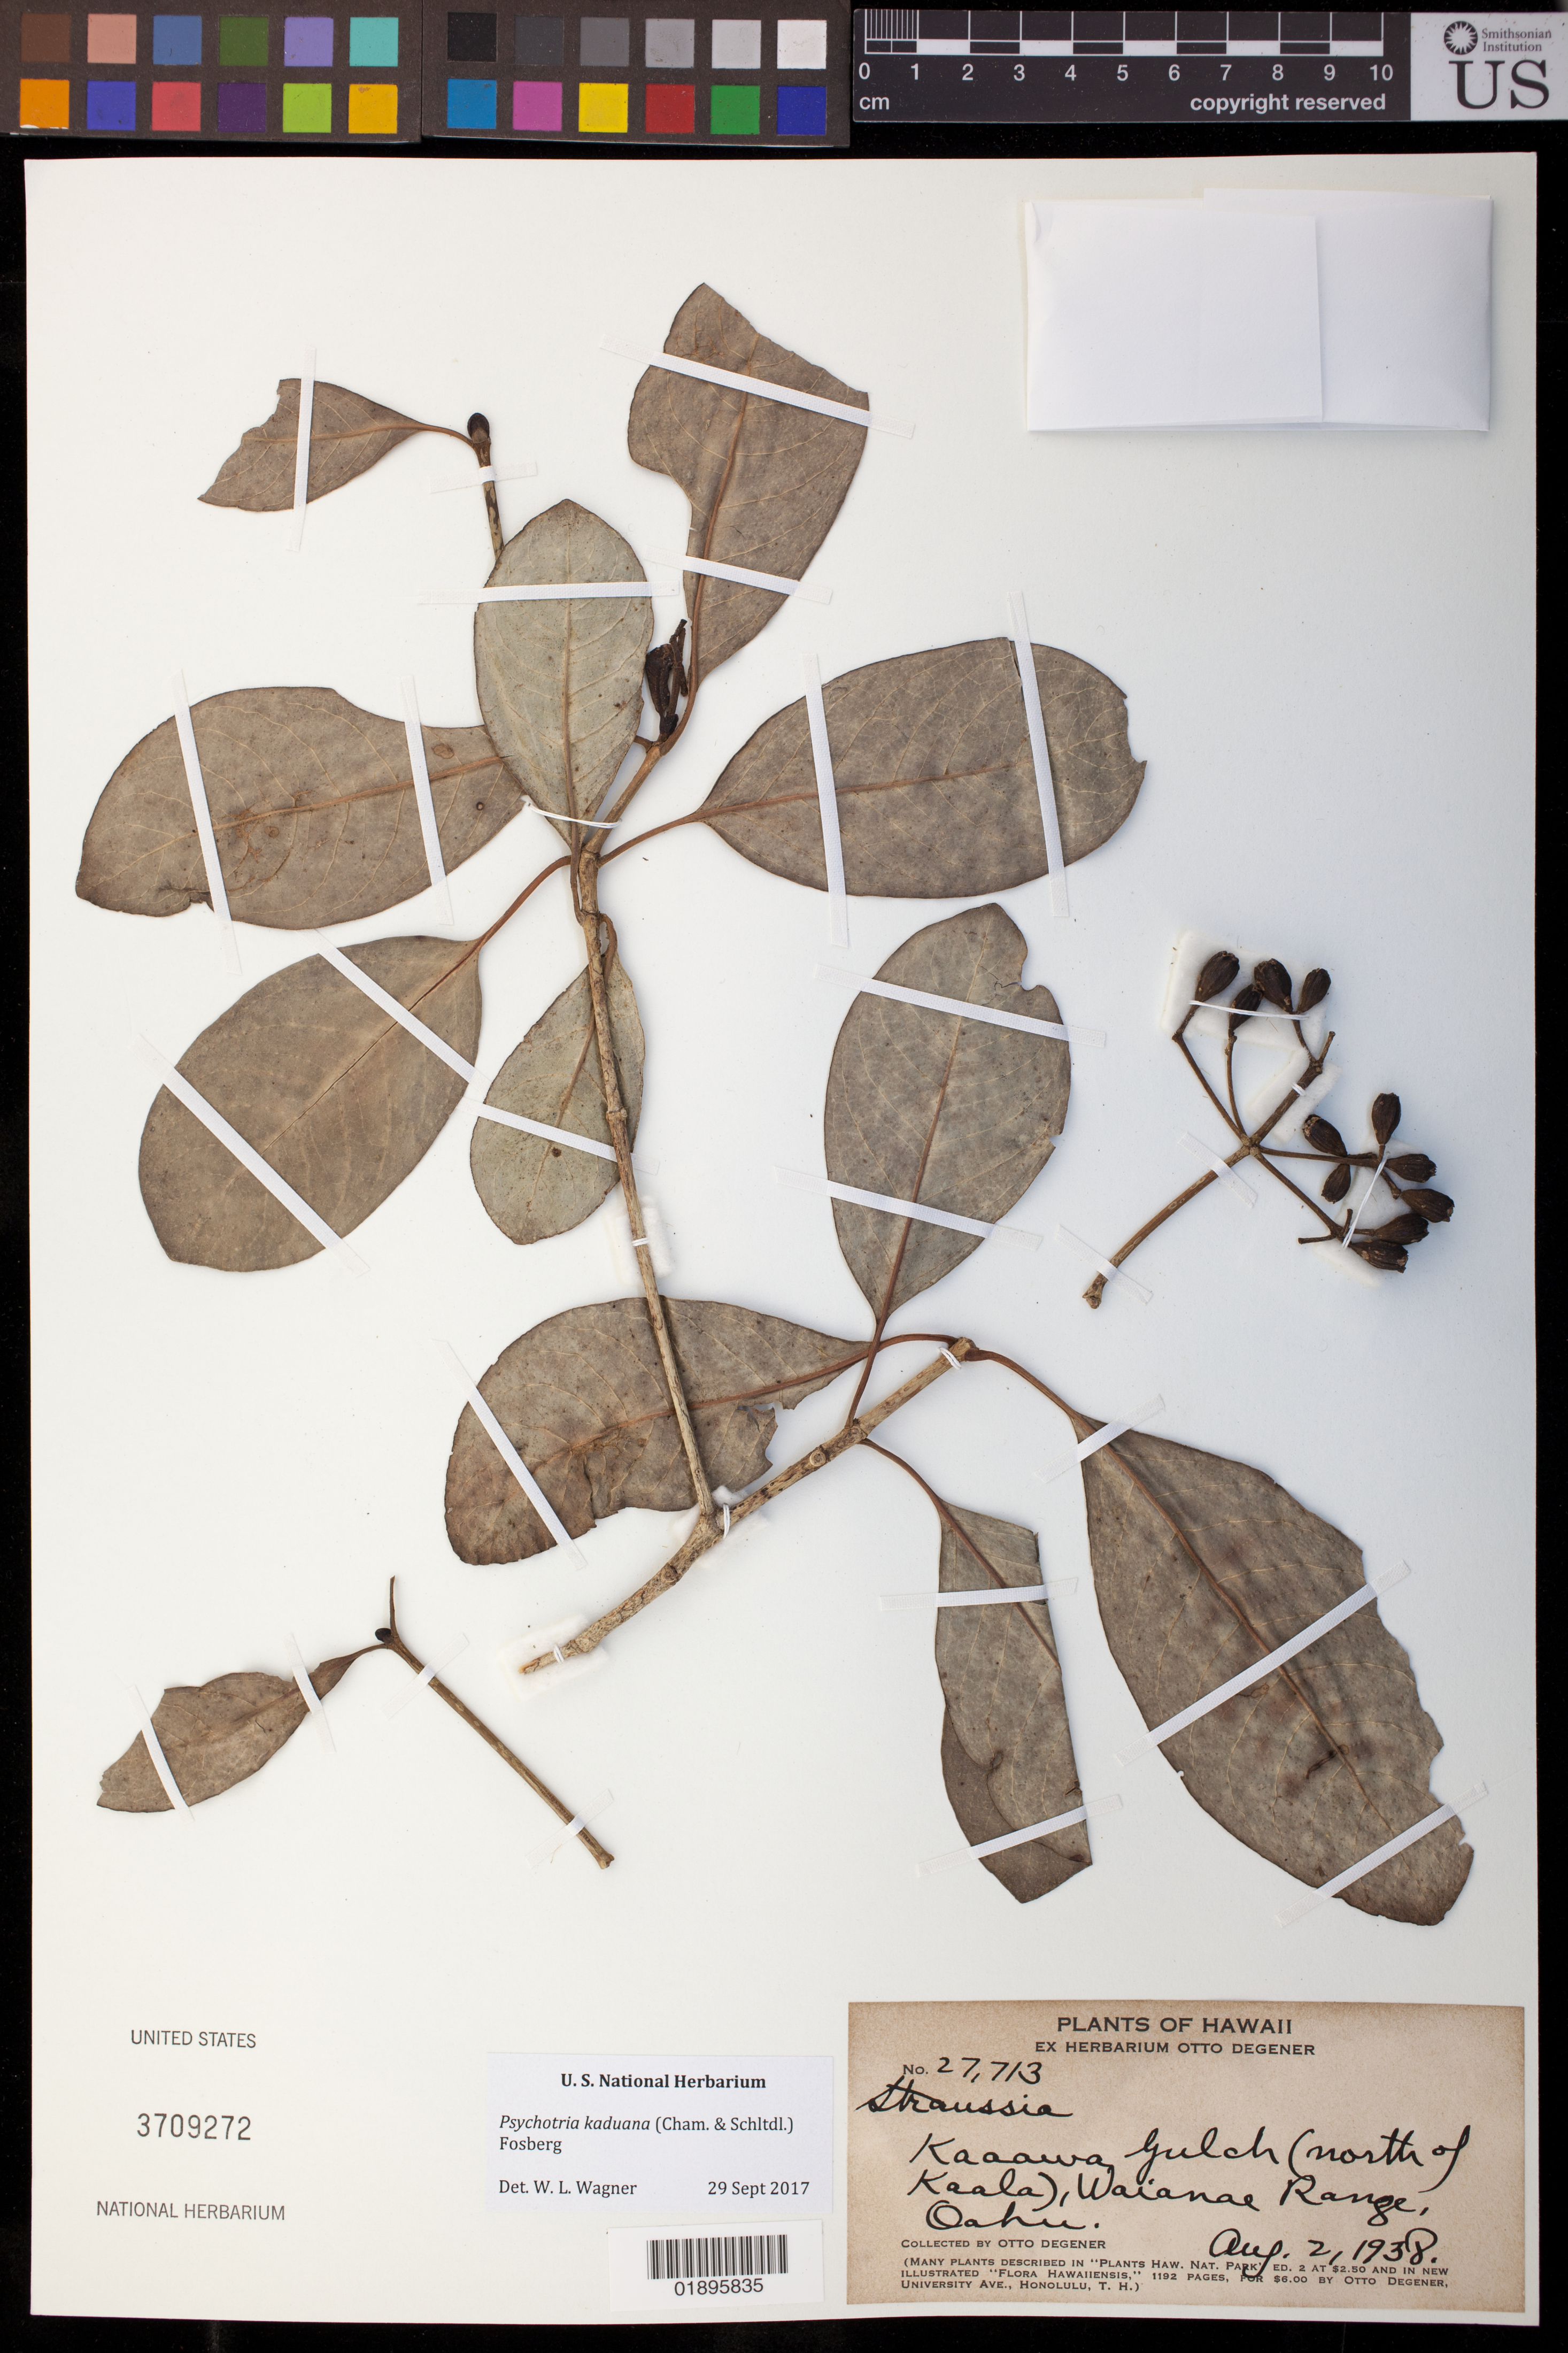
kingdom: Plantae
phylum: Tracheophyta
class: Magnoliopsida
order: Gentianales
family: Rubiaceae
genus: Psychotria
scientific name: Psychotria kaduana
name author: (Cham. & Schltdl.) Fosberg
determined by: Wagner, W. L., (BOT), Smithsonian Institution - National Museum of Natural History (UNITED STATES)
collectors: O. Degener, O. Degener & E. Ordonez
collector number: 27713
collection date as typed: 2 Aug 1938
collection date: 1938-08-02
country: United States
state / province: Hawaii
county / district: Honolulu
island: Oahu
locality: Kaaawa Gulch (north of Kaala), Waiamae Range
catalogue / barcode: US 3709272